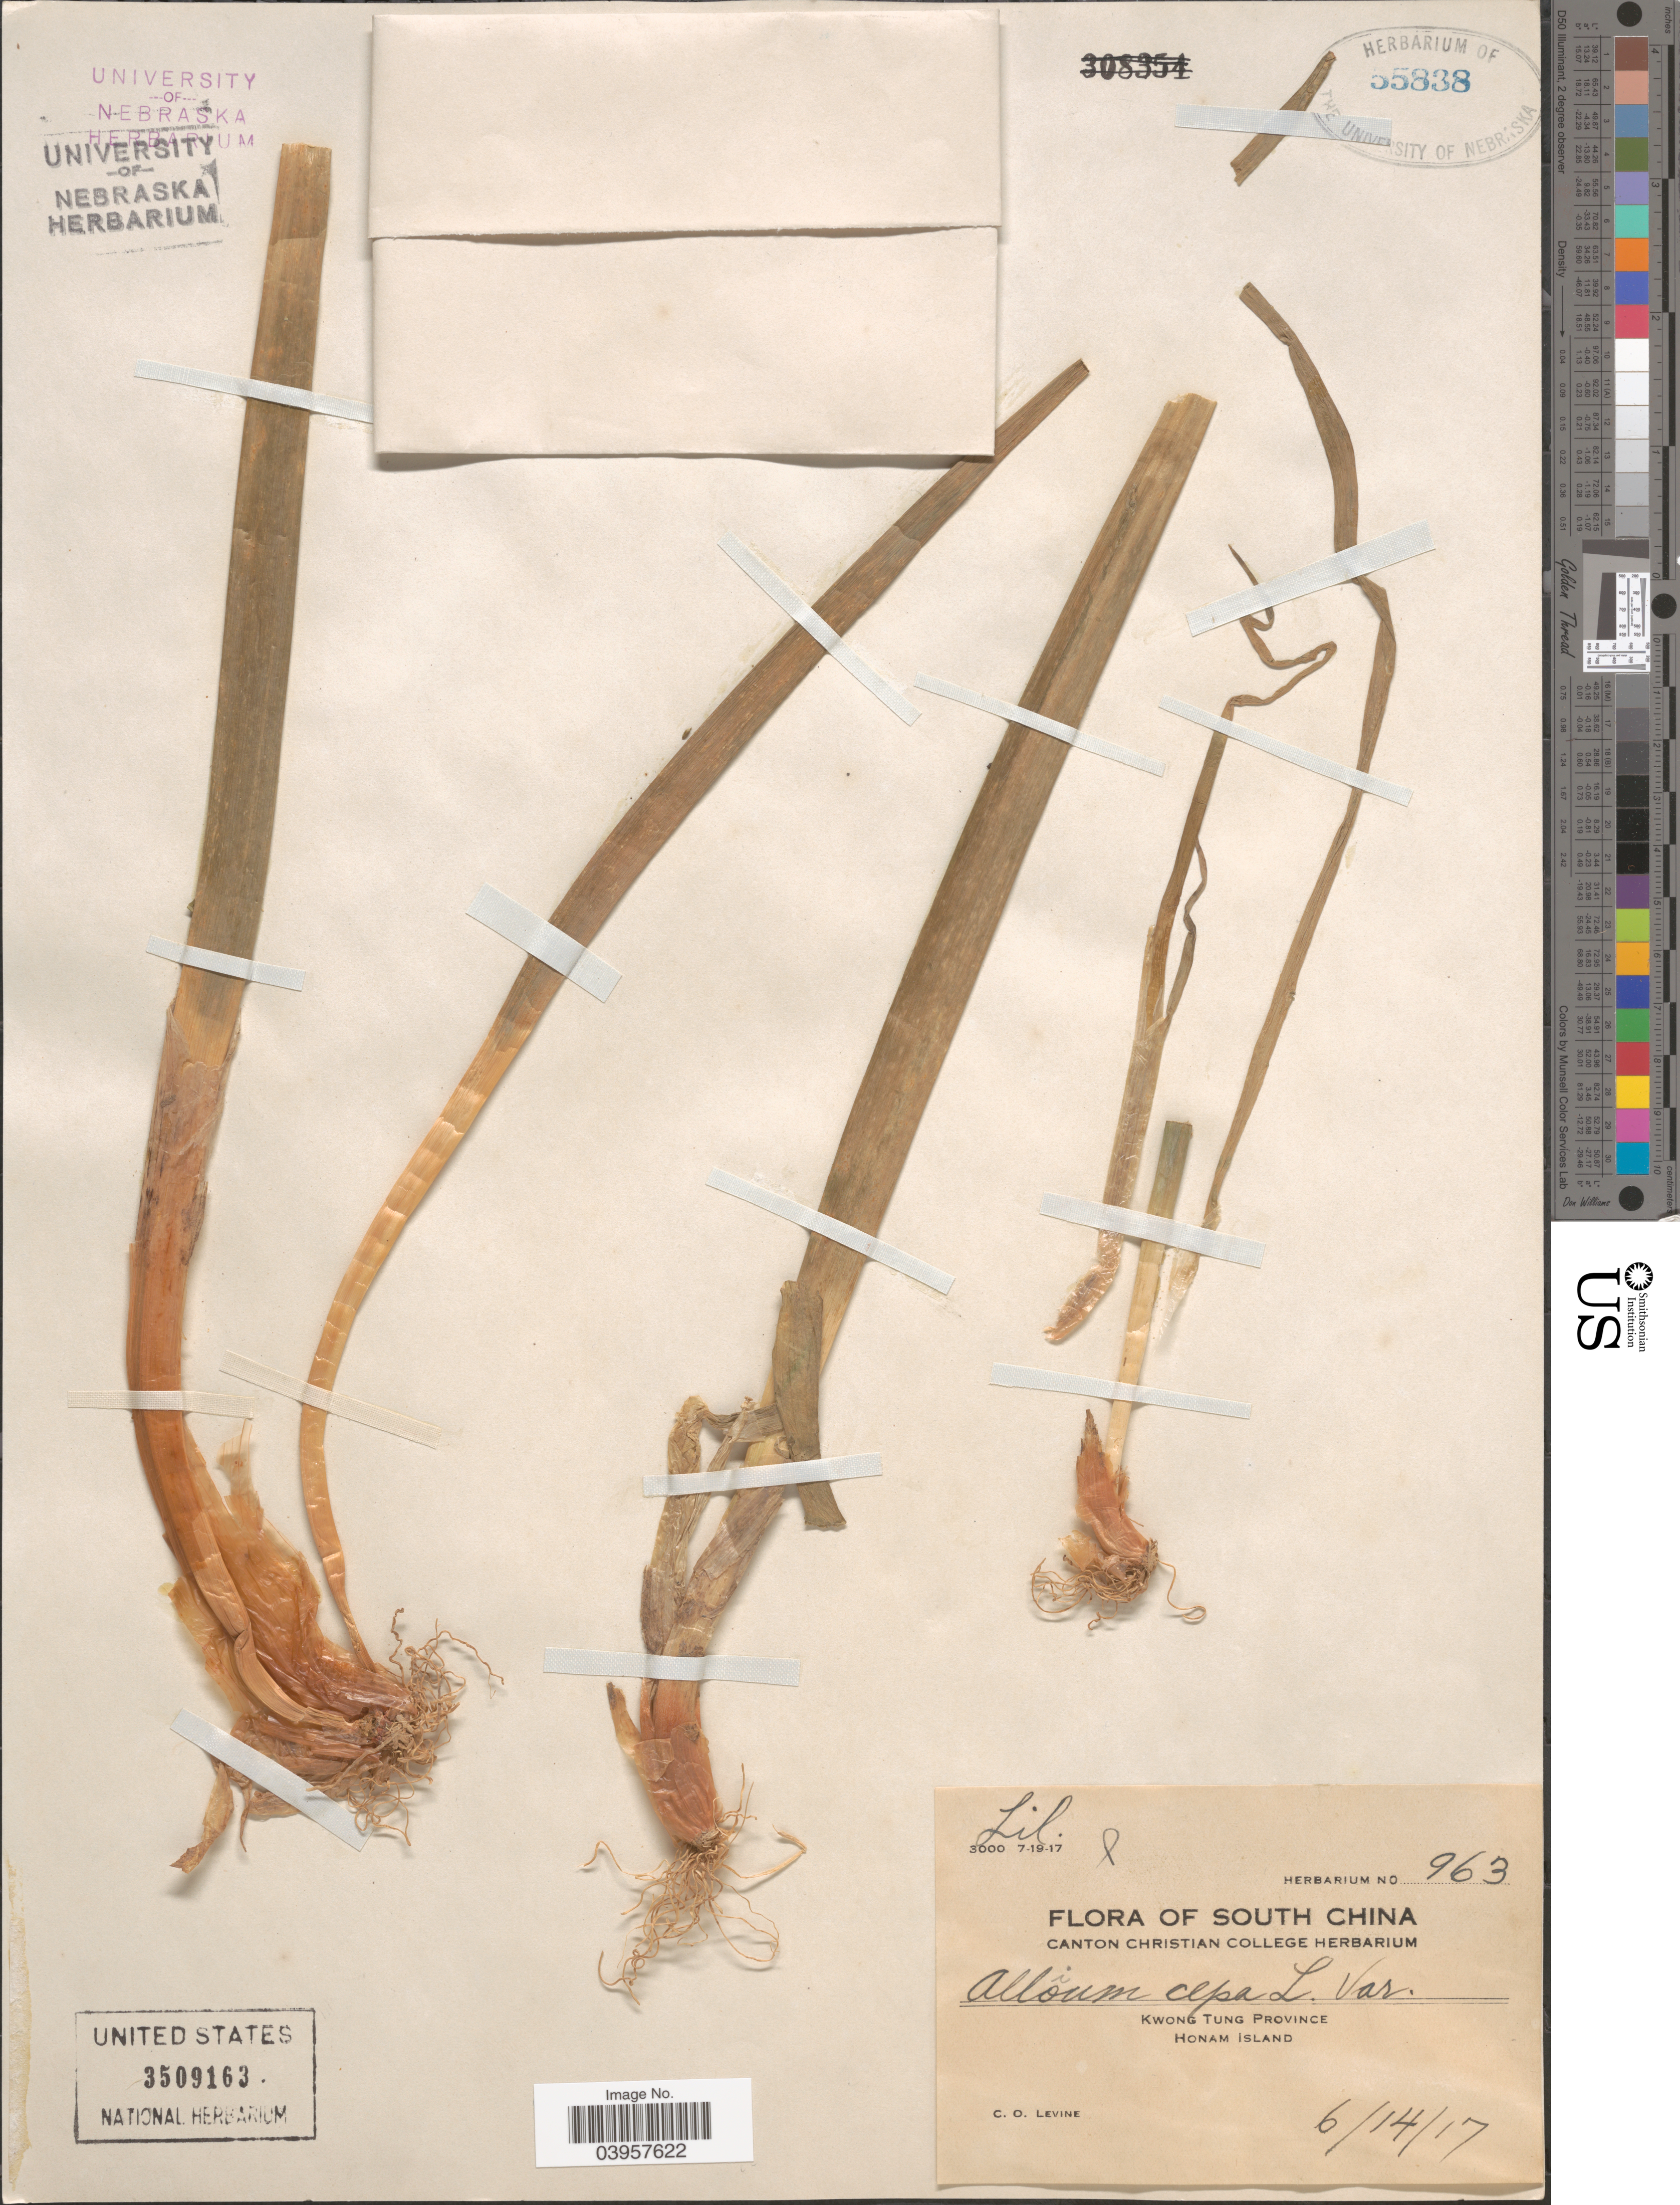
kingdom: Plantae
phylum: Tracheophyta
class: Liliopsida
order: Asparagales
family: Amaryllidaceae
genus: Allium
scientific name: Allium cepa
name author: L.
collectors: C. O. Levine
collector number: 963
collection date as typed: Transcribed d/m/y: 14/6/17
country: China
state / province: Guangdong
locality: Kwong Tung Province. Honam Island.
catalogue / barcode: US 3509163